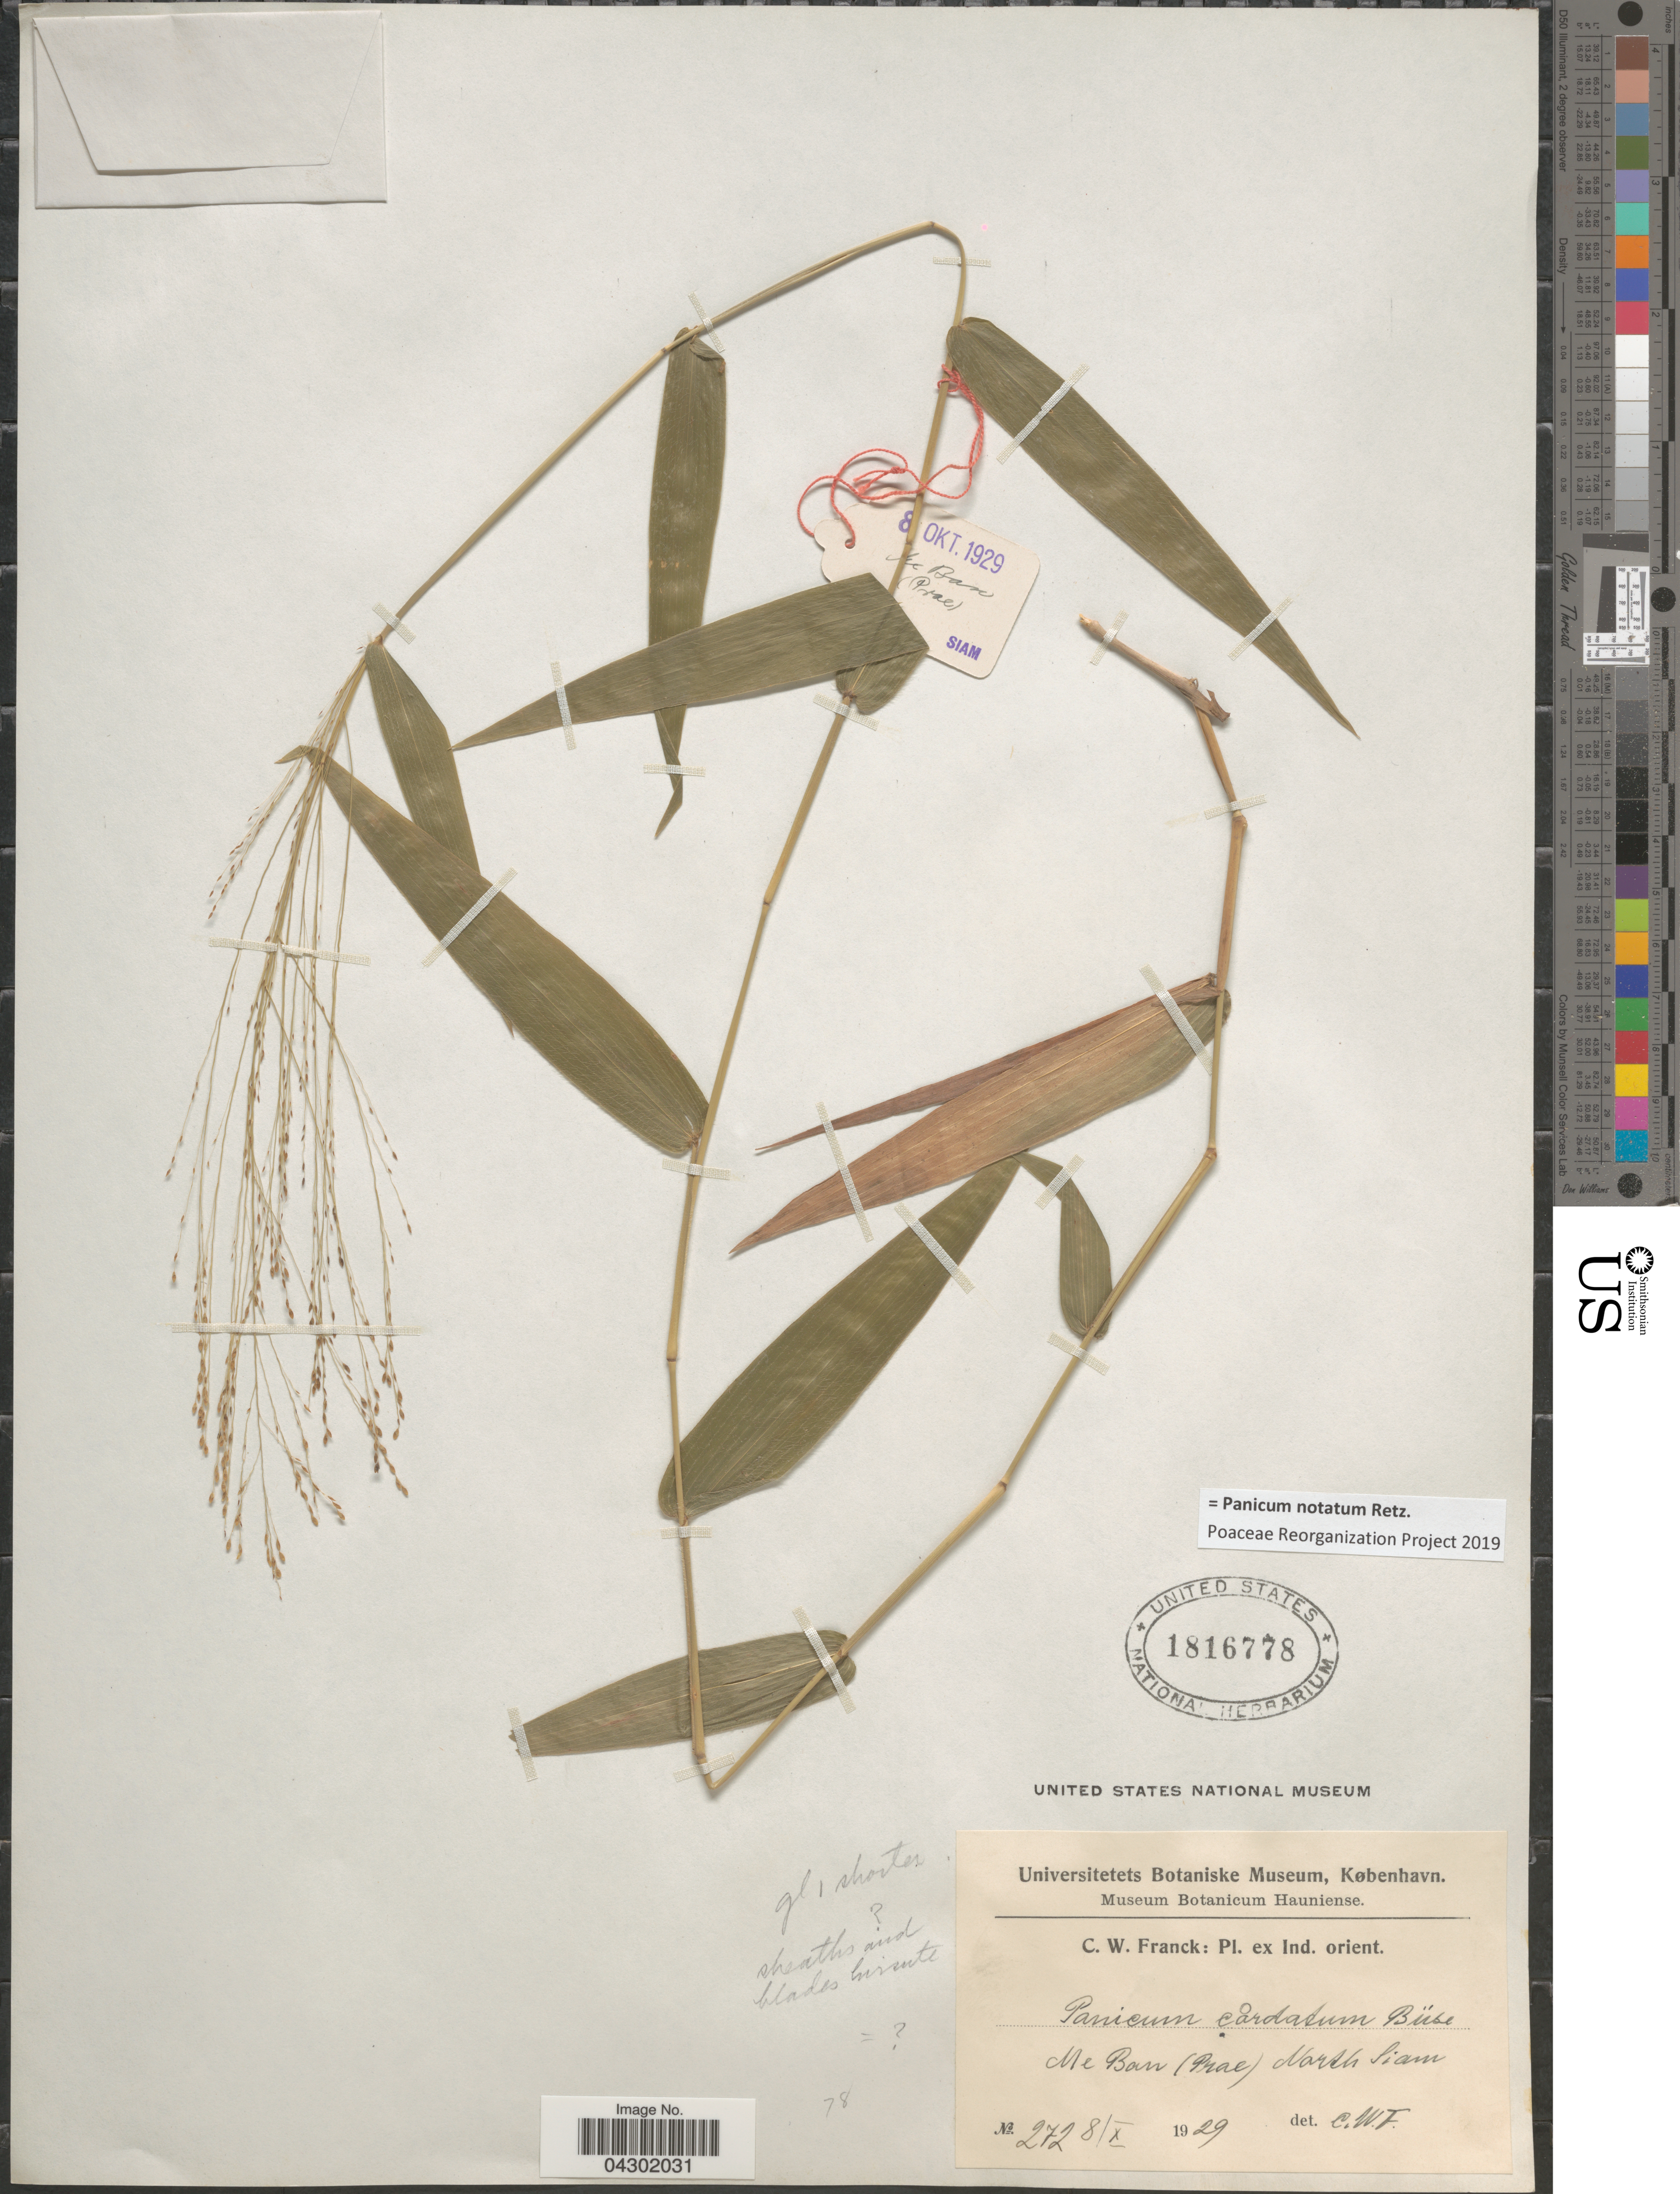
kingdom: Plantae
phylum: Tracheophyta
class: Liliopsida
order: Poales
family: Poaceae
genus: Panicum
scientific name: Panicum notatum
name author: Retz.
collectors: C. Franck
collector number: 272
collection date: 1929-10-08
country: Thailand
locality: Ind. orient. Me Ban (Prae) Marsh Siam.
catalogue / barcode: US 1816778